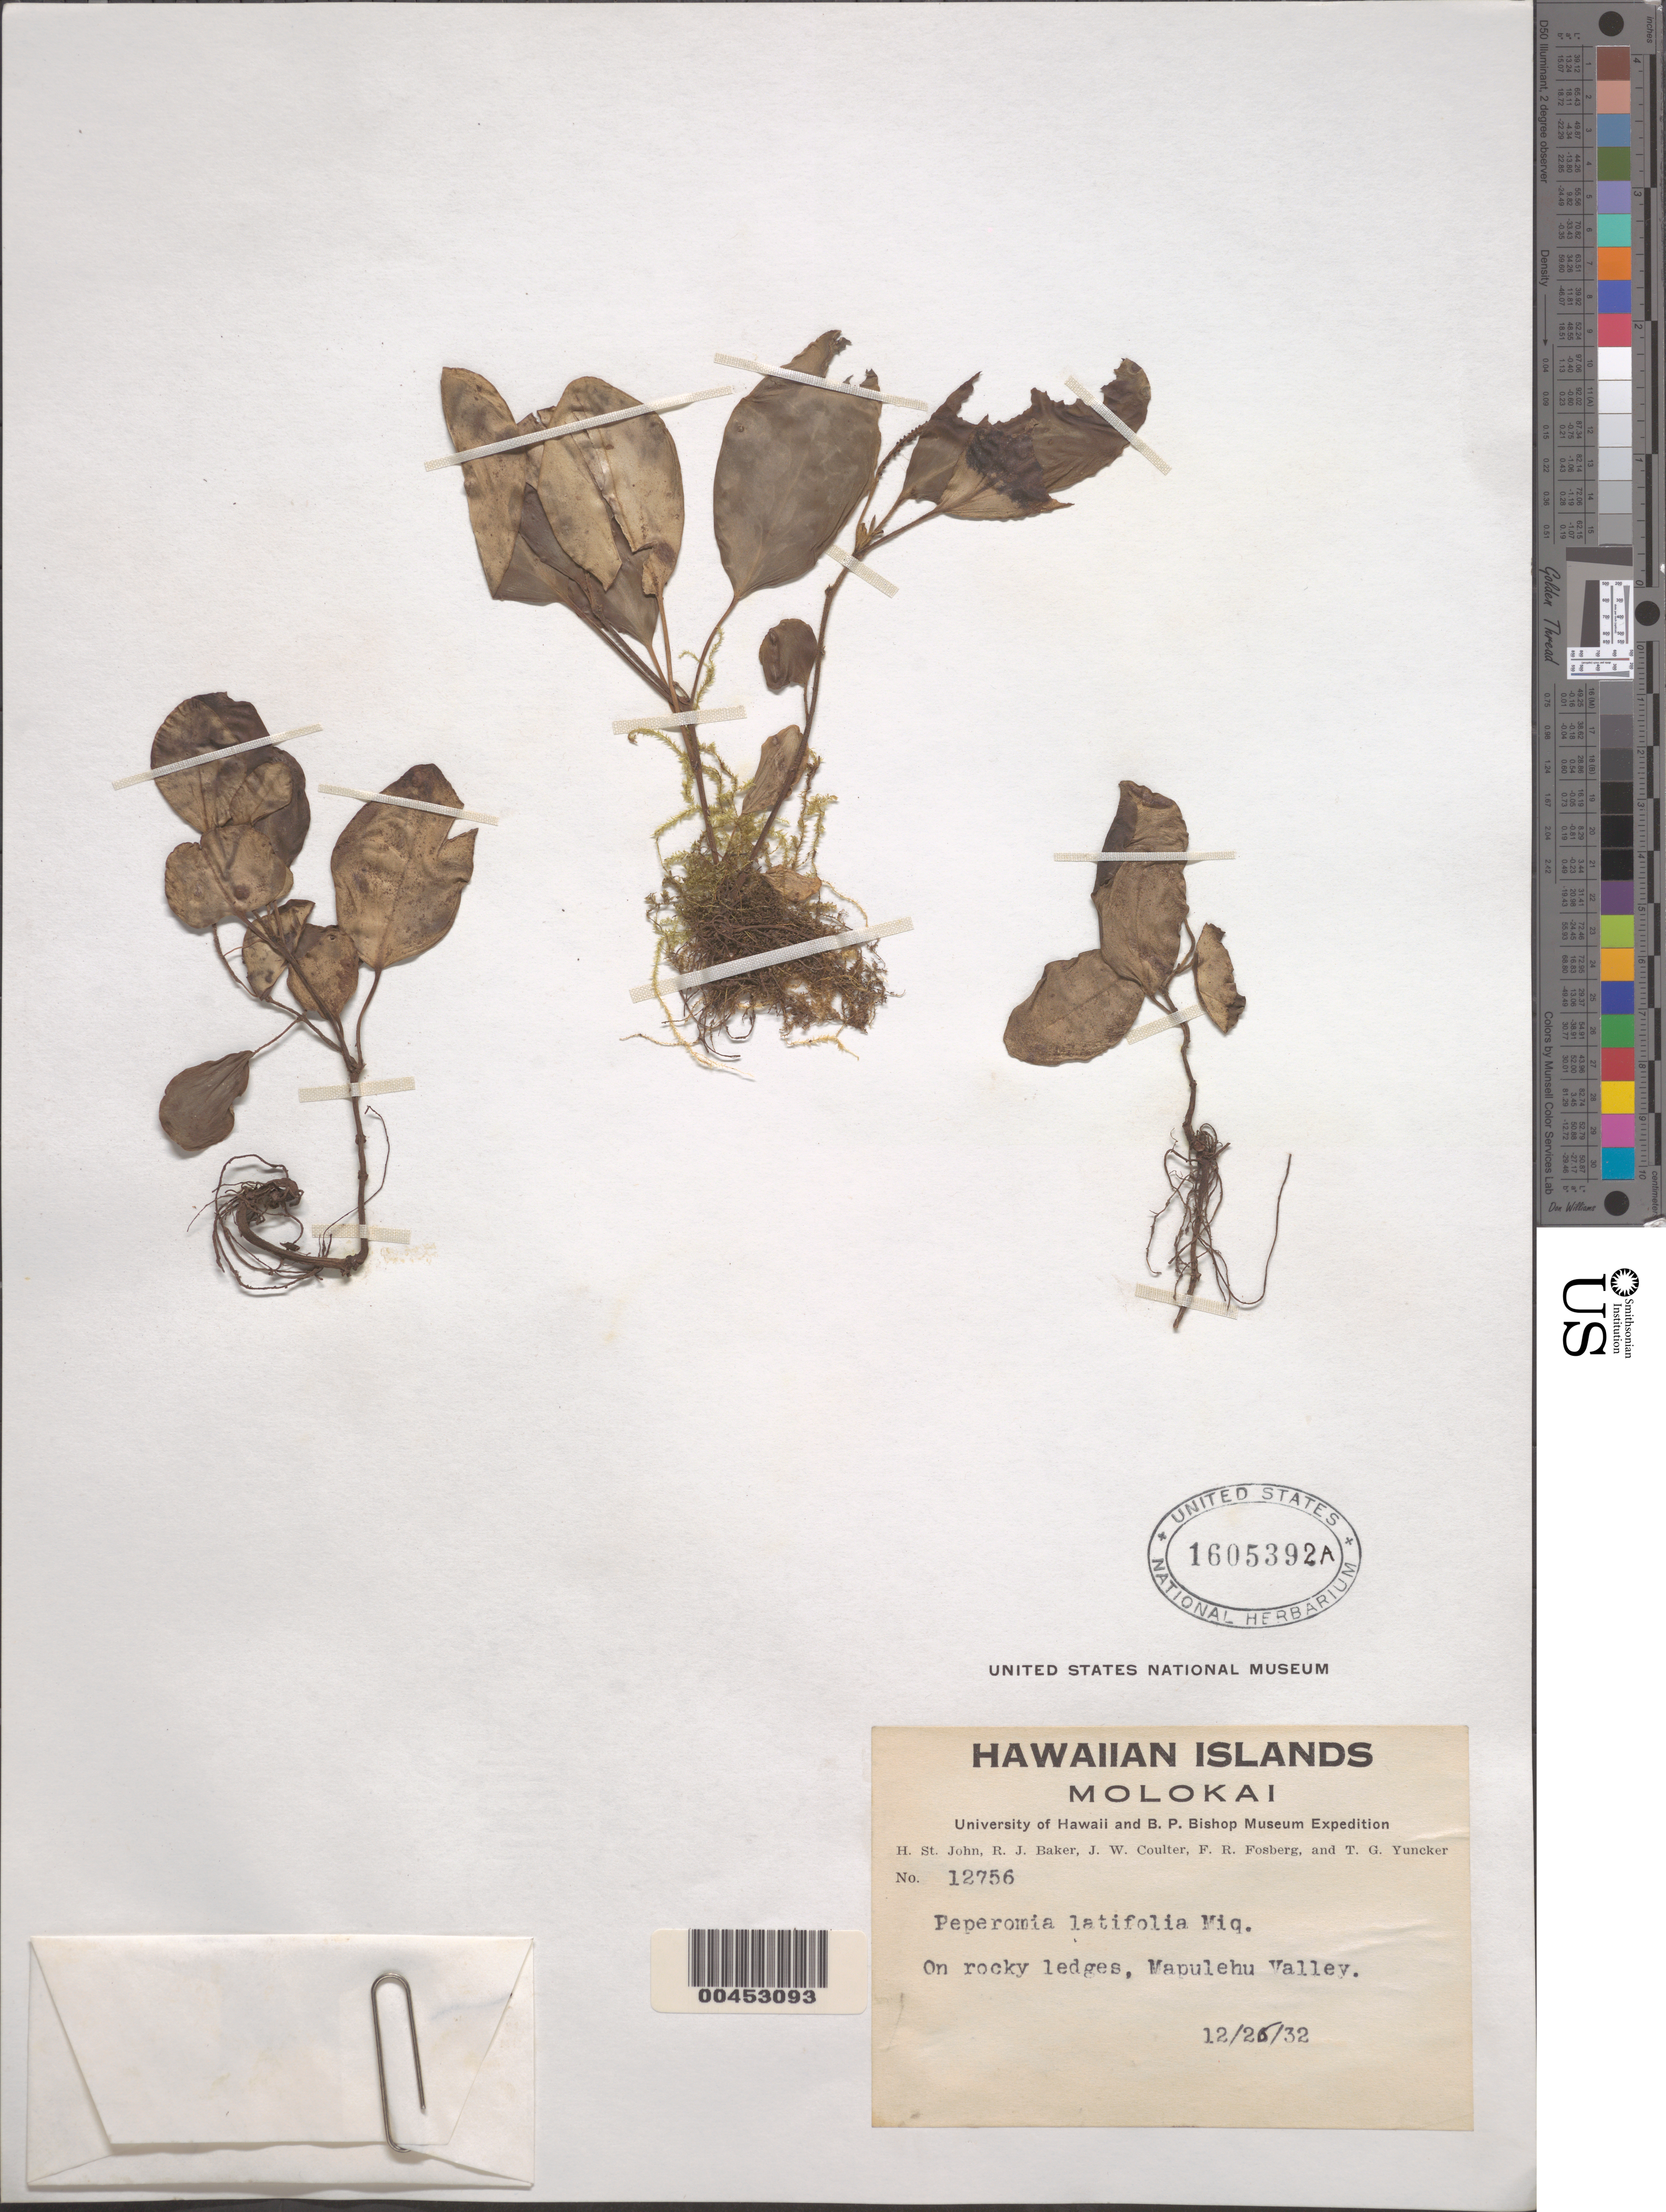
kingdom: Plantae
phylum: Tracheophyta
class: Magnoliopsida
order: Piperales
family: Piperaceae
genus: Peperomia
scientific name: Peperomia latifolia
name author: Miq.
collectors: H. St. John, R. J. Baker, J. W. Coulter & F. R. Fosberg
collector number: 12756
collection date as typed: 26 Dec 1932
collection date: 1932-12-26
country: United States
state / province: Hawaii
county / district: Kauai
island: Kaua'i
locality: Mapulehu Valley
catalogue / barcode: US 1605392